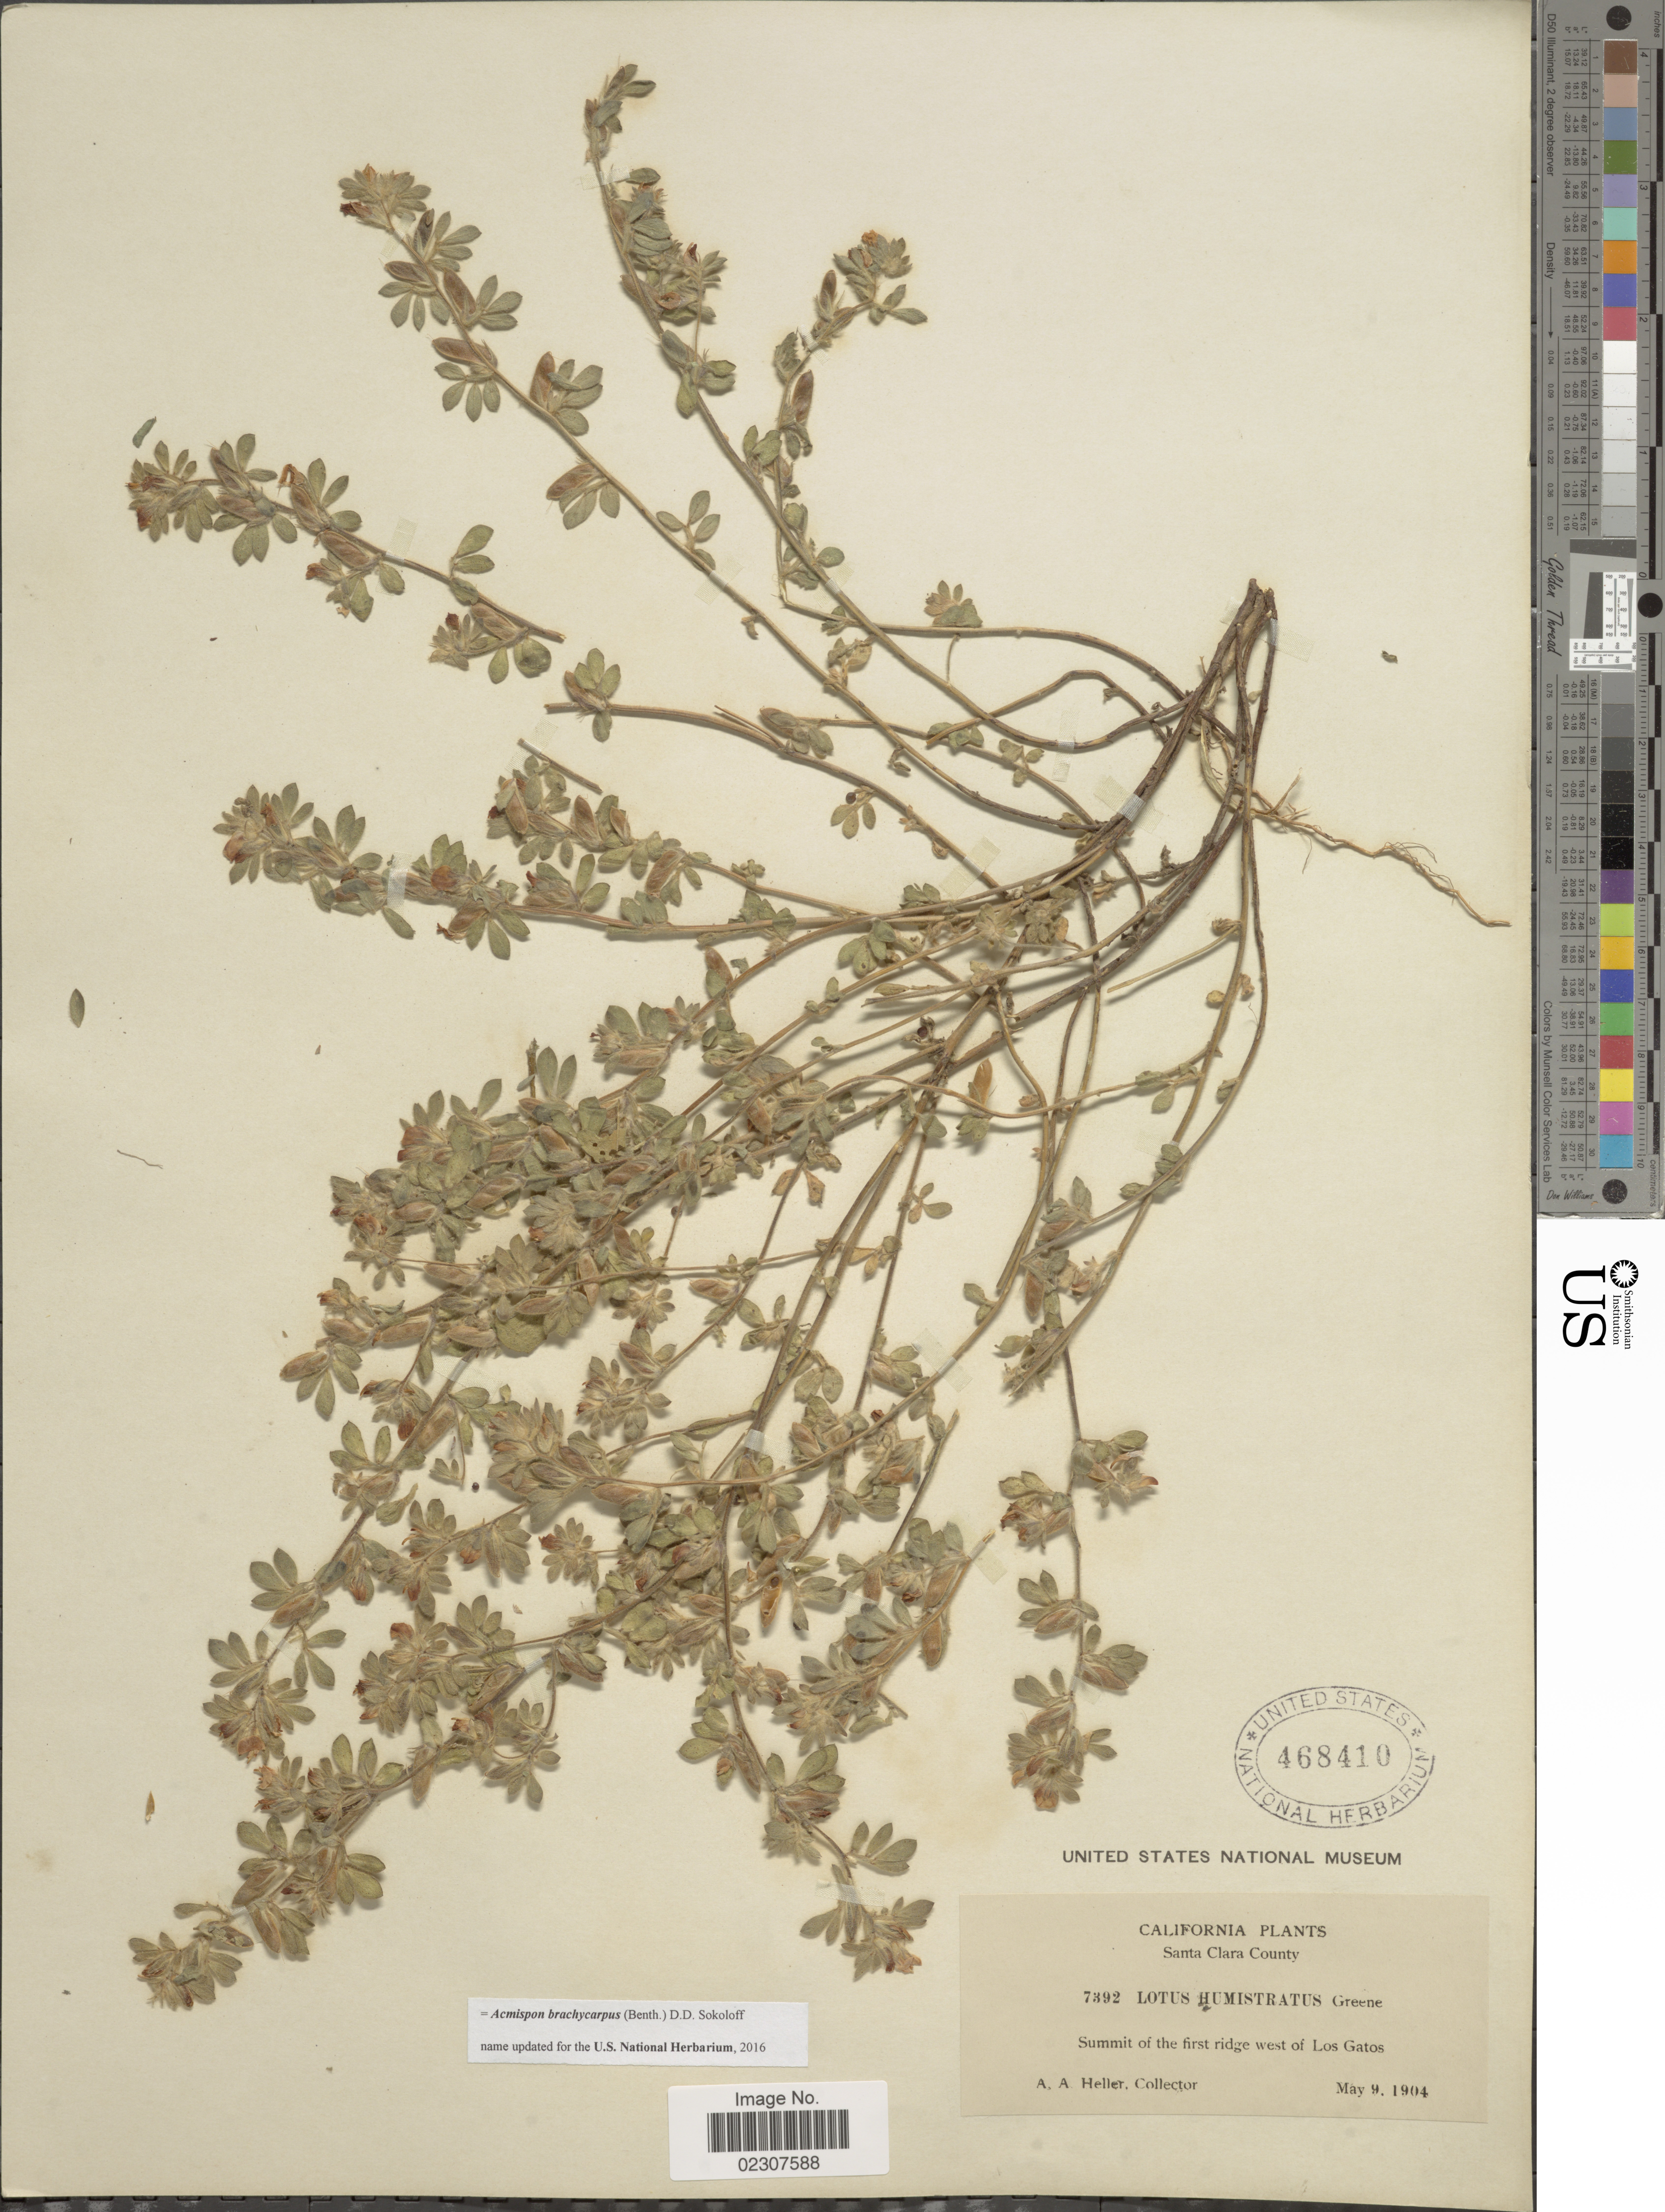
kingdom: Plantae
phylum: Tracheophyta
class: Magnoliopsida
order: Fabales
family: Fabaceae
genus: Acmispon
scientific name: Acmispon brachycarpus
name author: (Benth.) D.D. Sokoloff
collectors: A. A. Heller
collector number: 7392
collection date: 1904-05-09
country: United States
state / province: California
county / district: Santa Clara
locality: Santa Clara County, Summit of the ridge west of Los Gatos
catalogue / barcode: US 468410